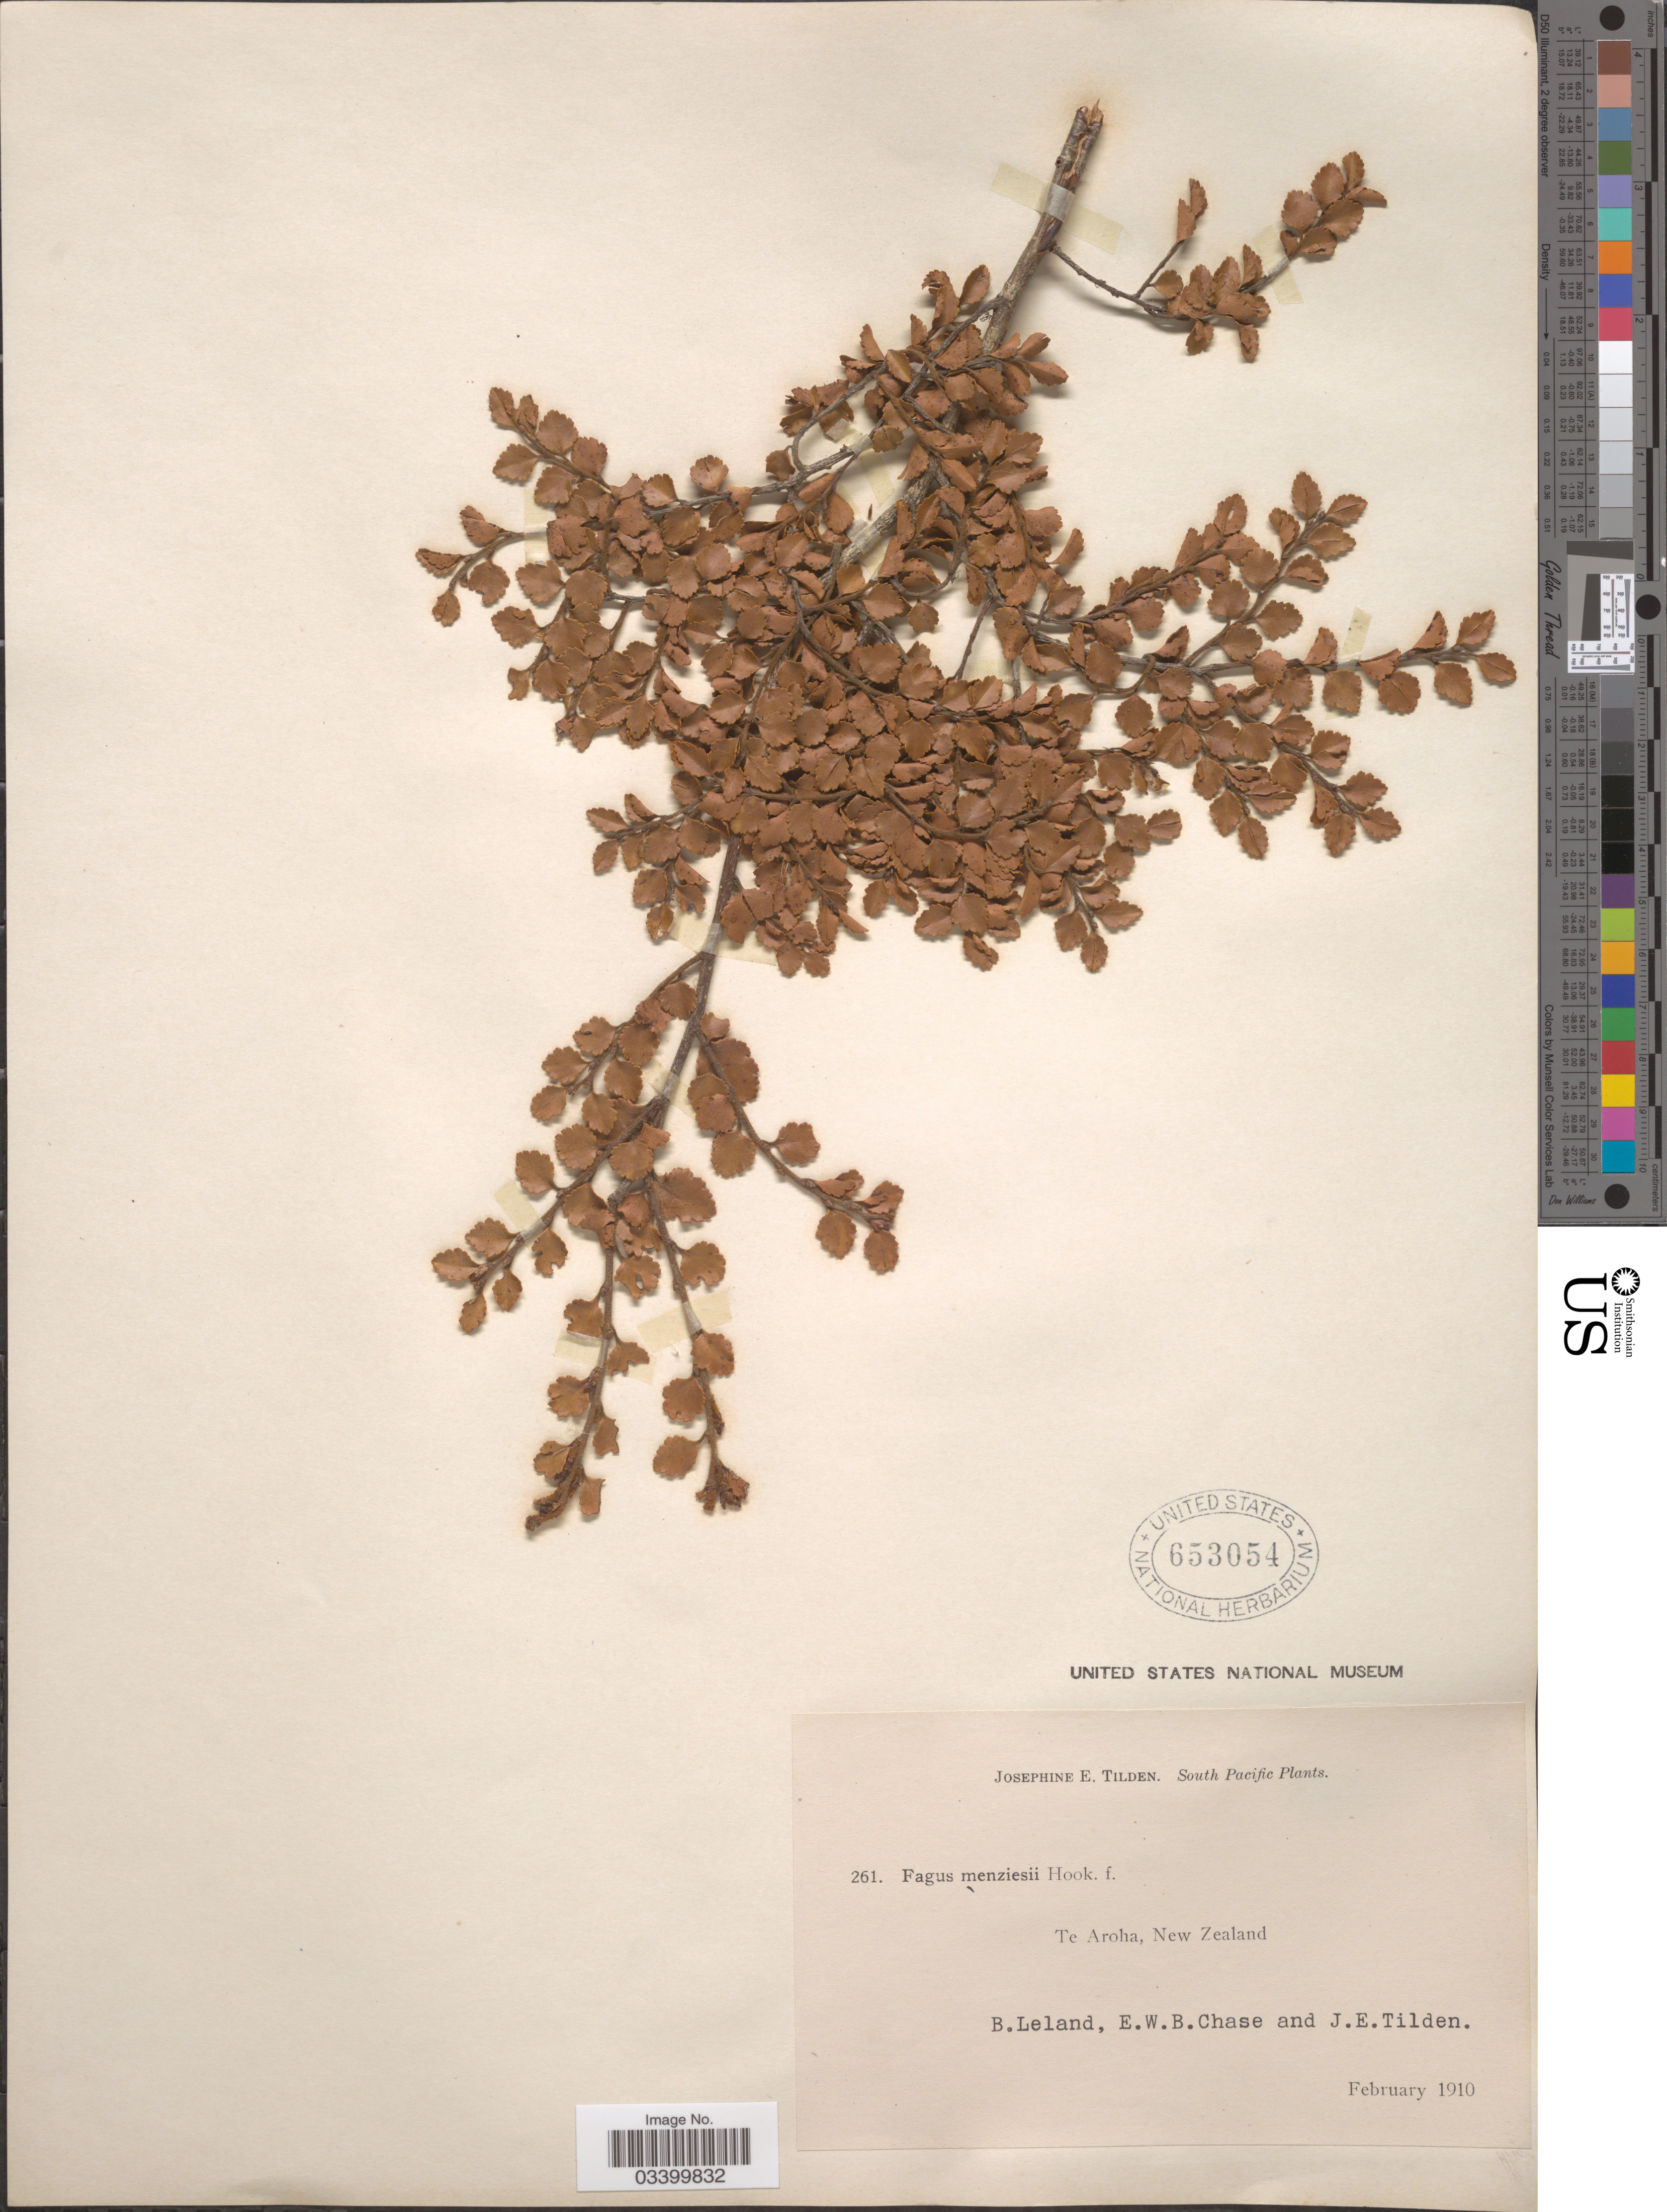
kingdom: Plantae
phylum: Tracheophyta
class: Magnoliopsida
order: Fagales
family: Nothofagaceae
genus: Nothofagus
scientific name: Nothofagus menziesii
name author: (Hook. f.) Oerst.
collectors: B. Leland, E. W. Chase & J. E. Tilden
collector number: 261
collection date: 1910-02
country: New Zealand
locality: South Pacific. Te Aroha.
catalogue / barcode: US 653054